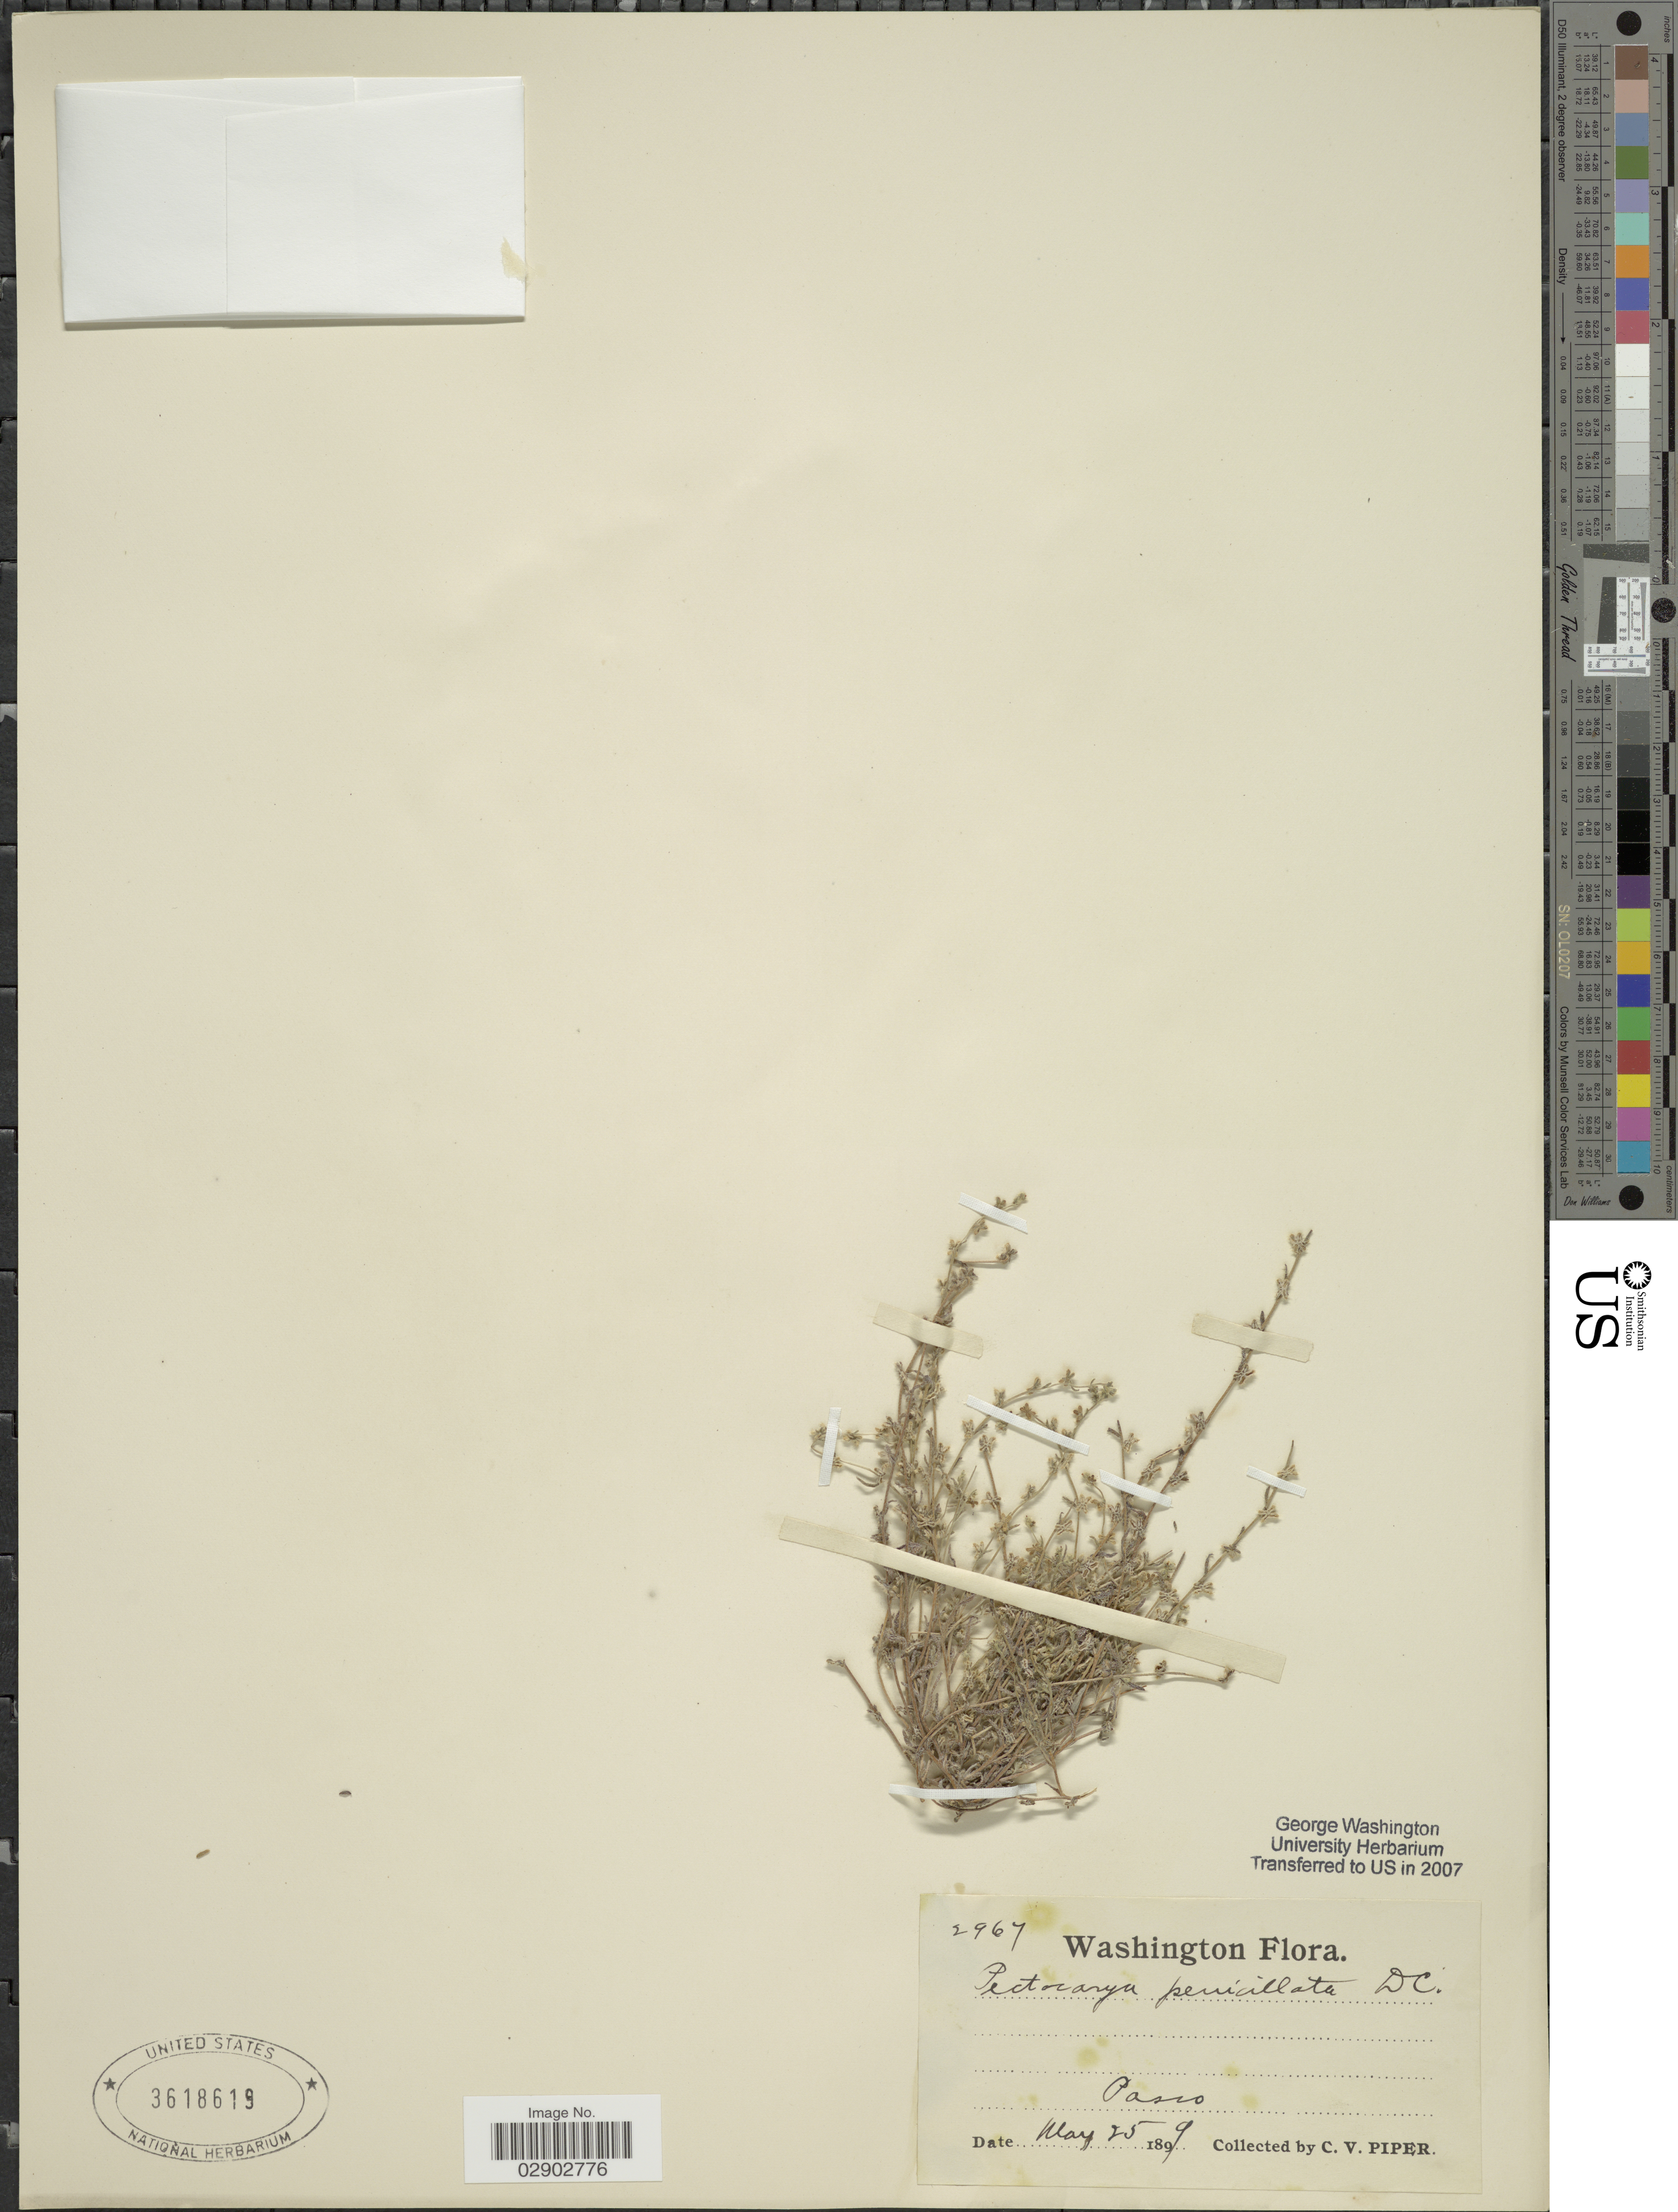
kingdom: Plantae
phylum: Tracheophyta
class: Magnoliopsida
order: Boraginales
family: Boraginaceae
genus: Pectocarya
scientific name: Pectocarya penicillata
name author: Hook. & Arn.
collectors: C. V. Piper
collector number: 2967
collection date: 1899-05-25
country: United States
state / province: Washington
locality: Pasco.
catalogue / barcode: US 3618619